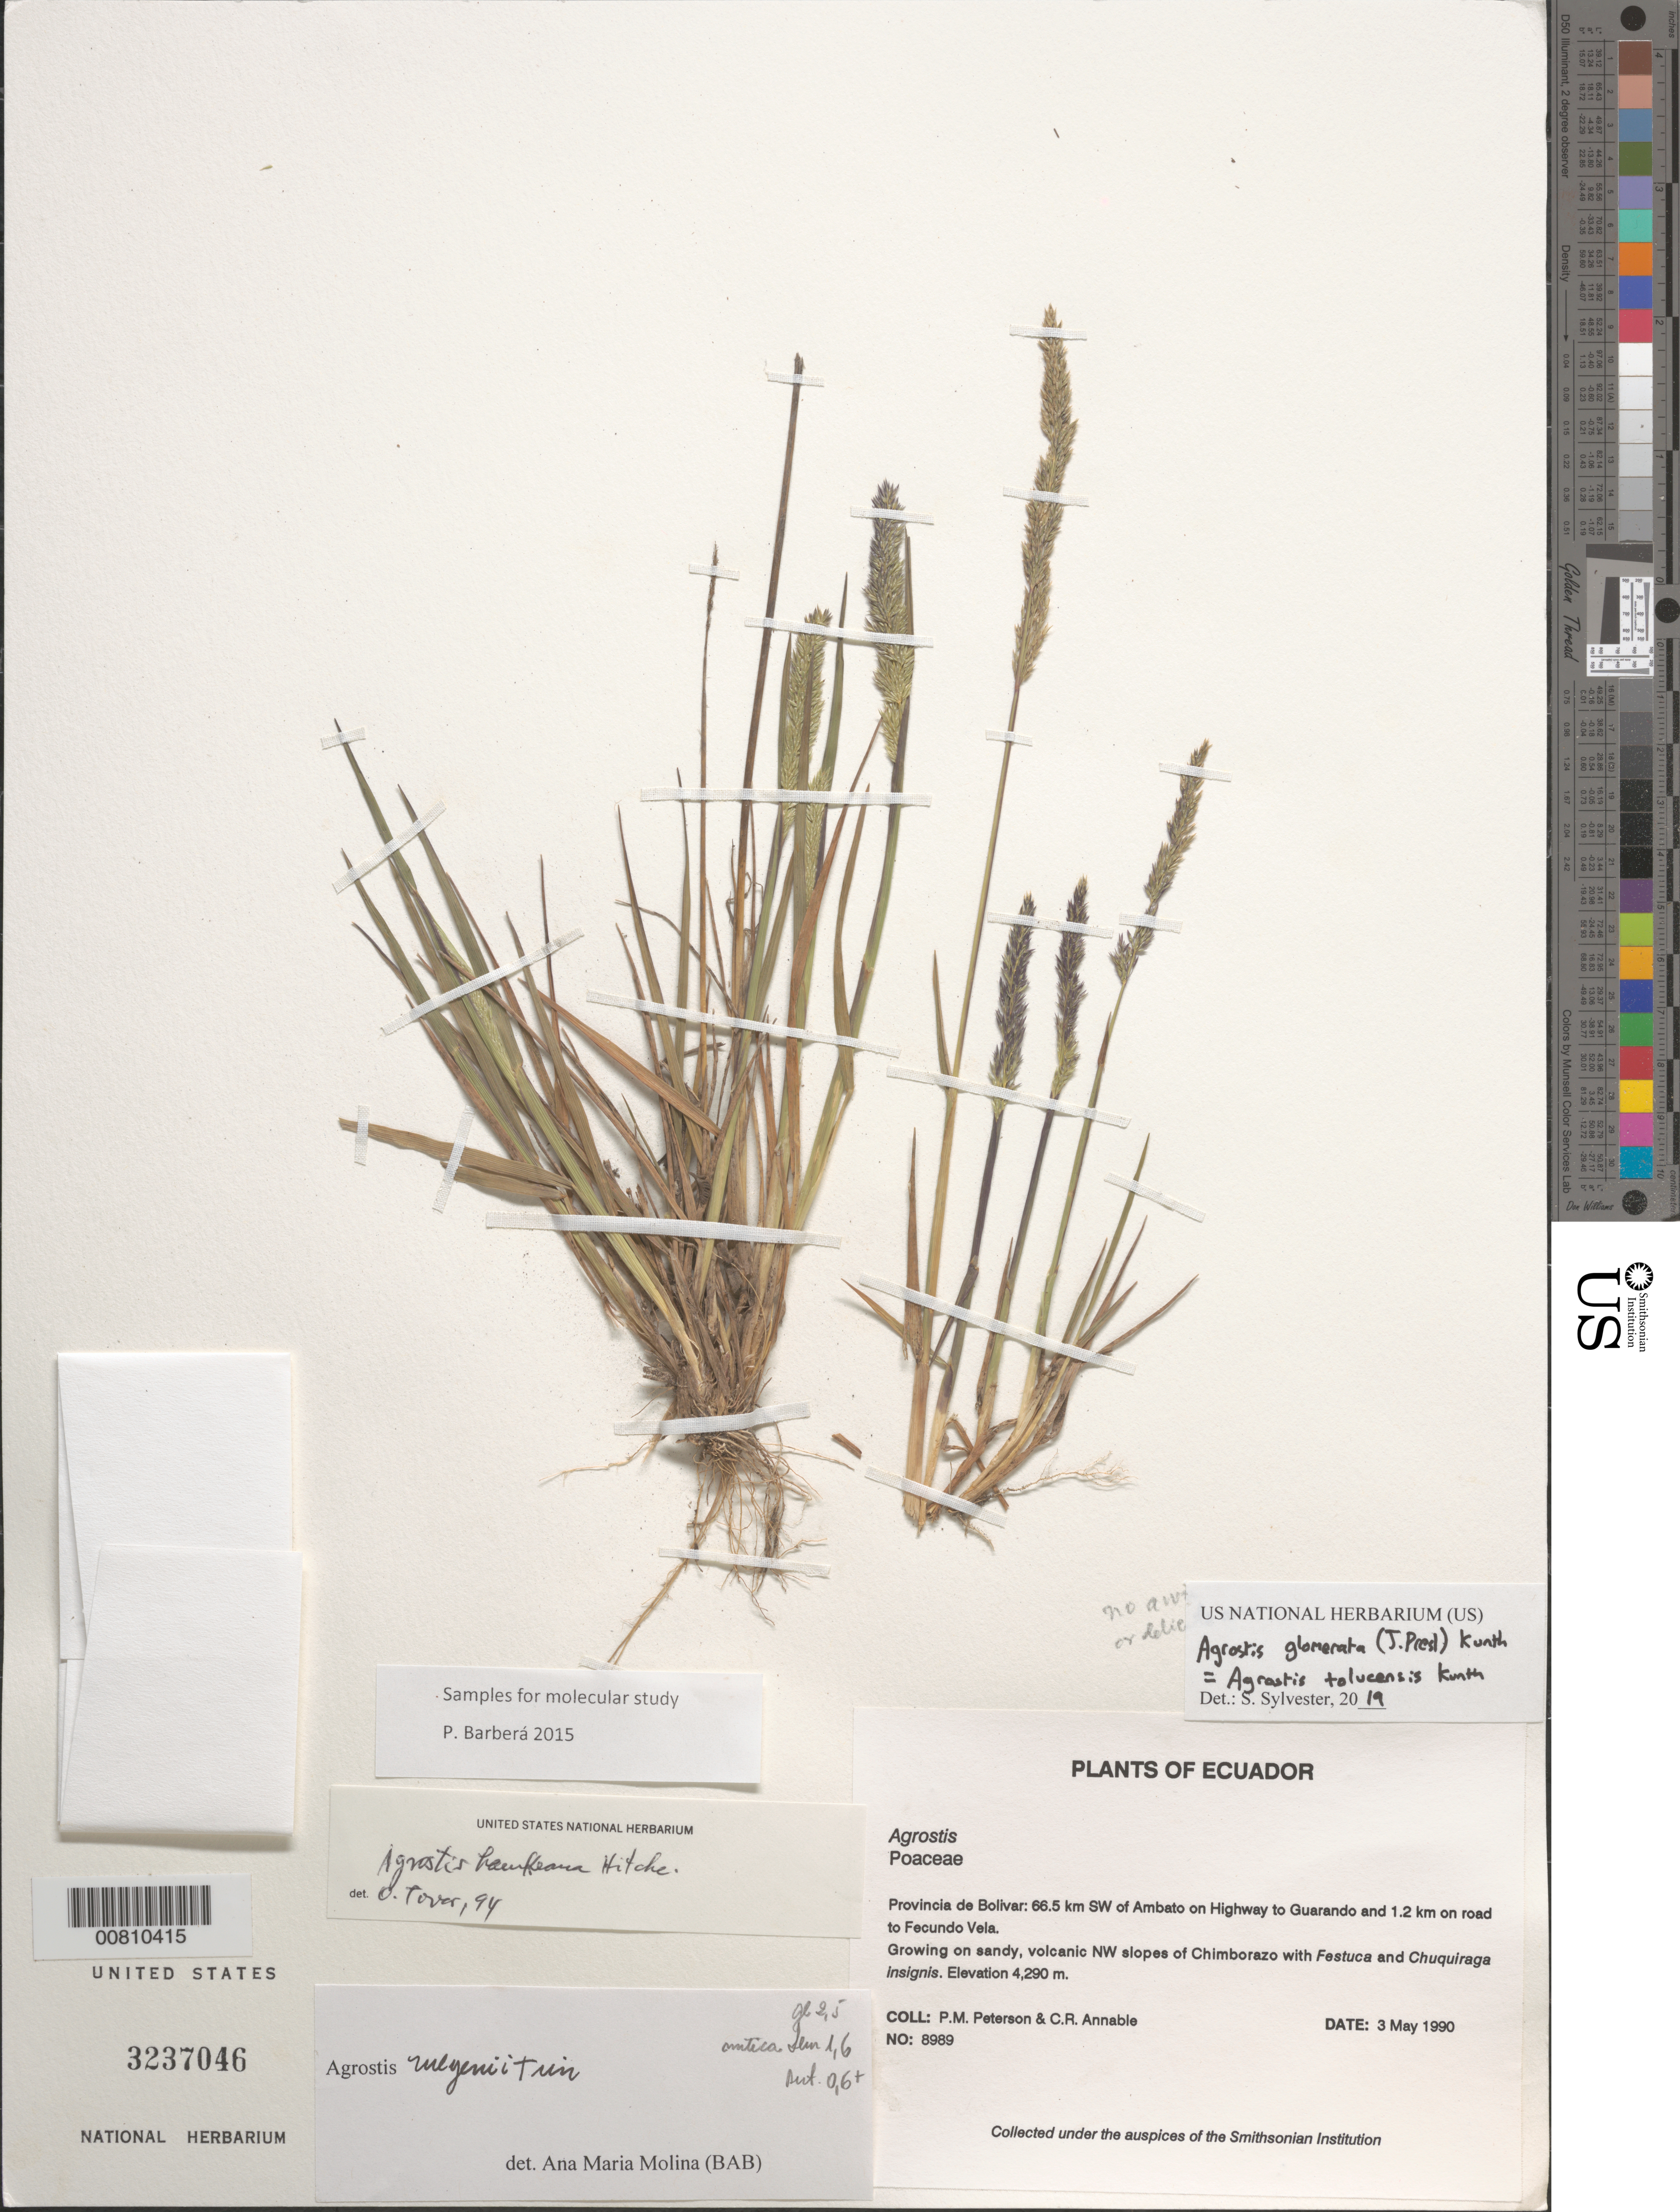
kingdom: Plantae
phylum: Tracheophyta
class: Liliopsida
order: Poales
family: Poaceae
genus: Agrostis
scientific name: Agrostis tolucensis Kunth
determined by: Sylvester, Steven P.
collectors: P. M. Peterson & C. R. Annable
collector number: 08989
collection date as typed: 03 May 1990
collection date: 1990-05-03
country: Ecuador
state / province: Bolivar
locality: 66.5 km SW of Ambato on Highway to Guarando and 1.2 km on road to Fecundo Vela.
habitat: Growing on sandy, volcanic NW slopes of Chimborazo with Festuca and Chuquiragua insignis.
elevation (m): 4290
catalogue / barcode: US 3237046